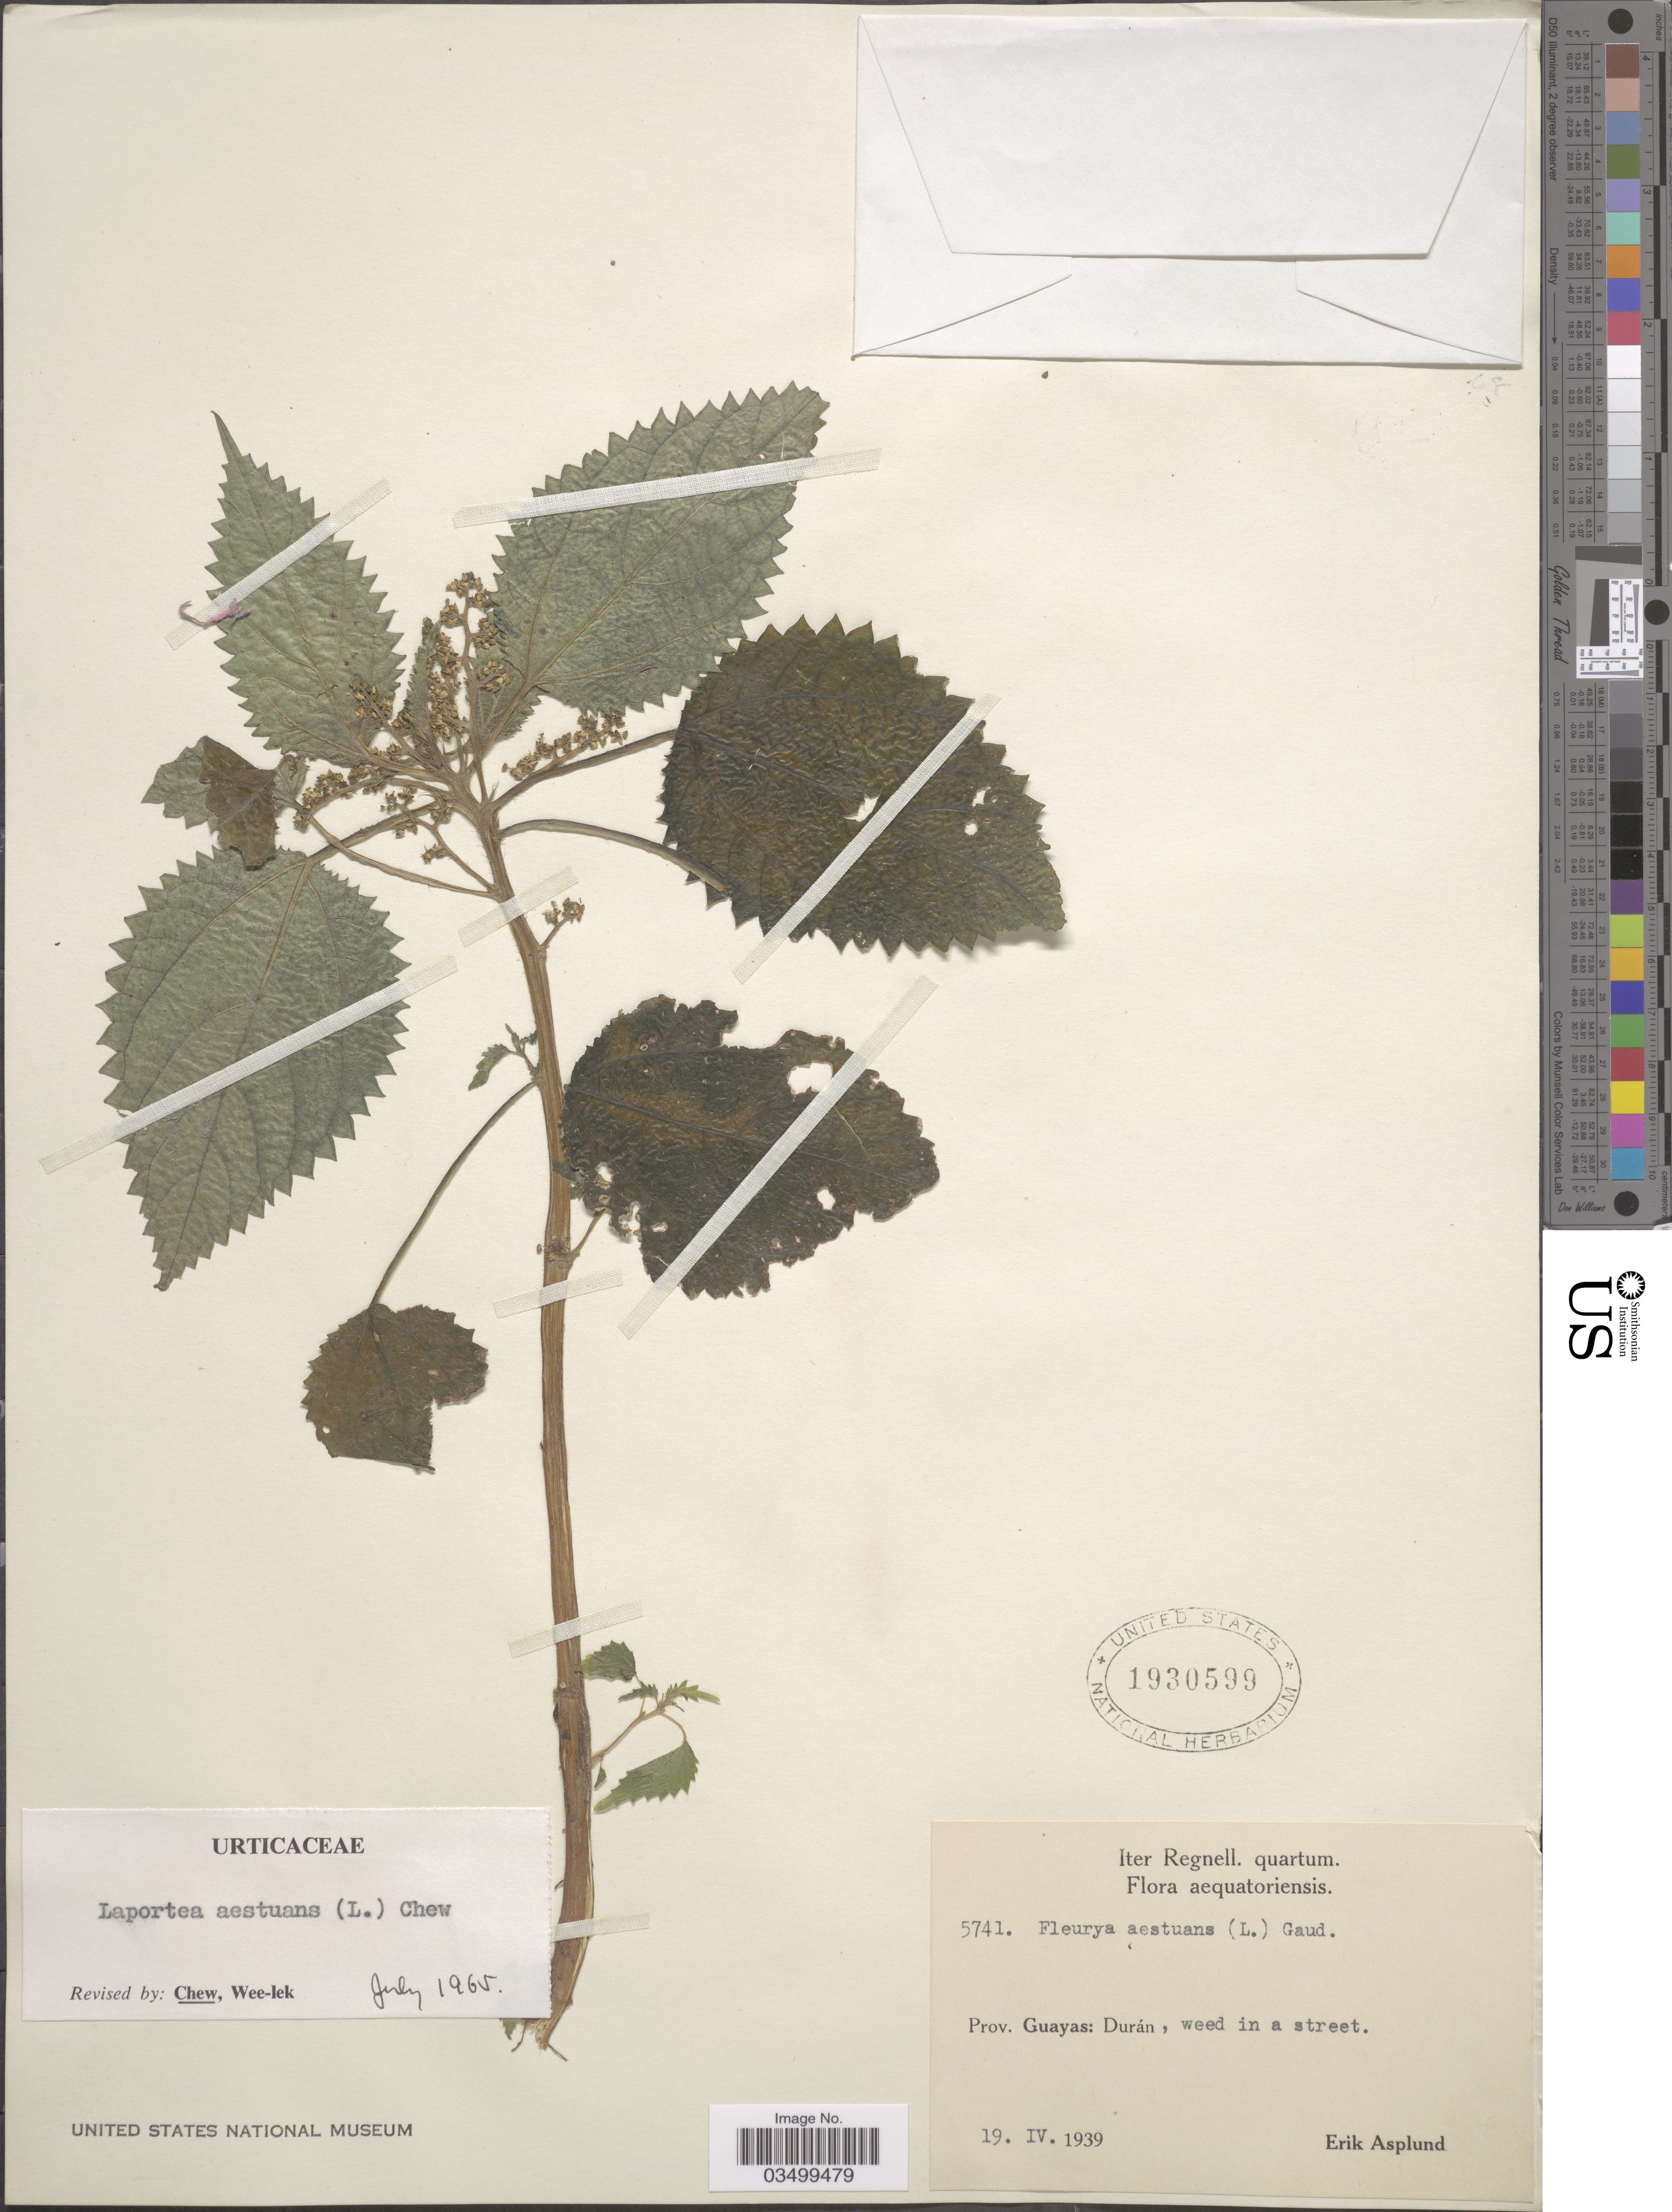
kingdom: Plantae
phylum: Tracheophyta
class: Magnoliopsida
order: Rosales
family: Urticaceae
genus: Laportea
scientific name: Laportea aestuans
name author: (L.) Chew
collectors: E. Asplund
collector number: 5741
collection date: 1939-04-19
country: Ecuador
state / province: Guayas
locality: Prov. Guayas: Durán.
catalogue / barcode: US 1930599